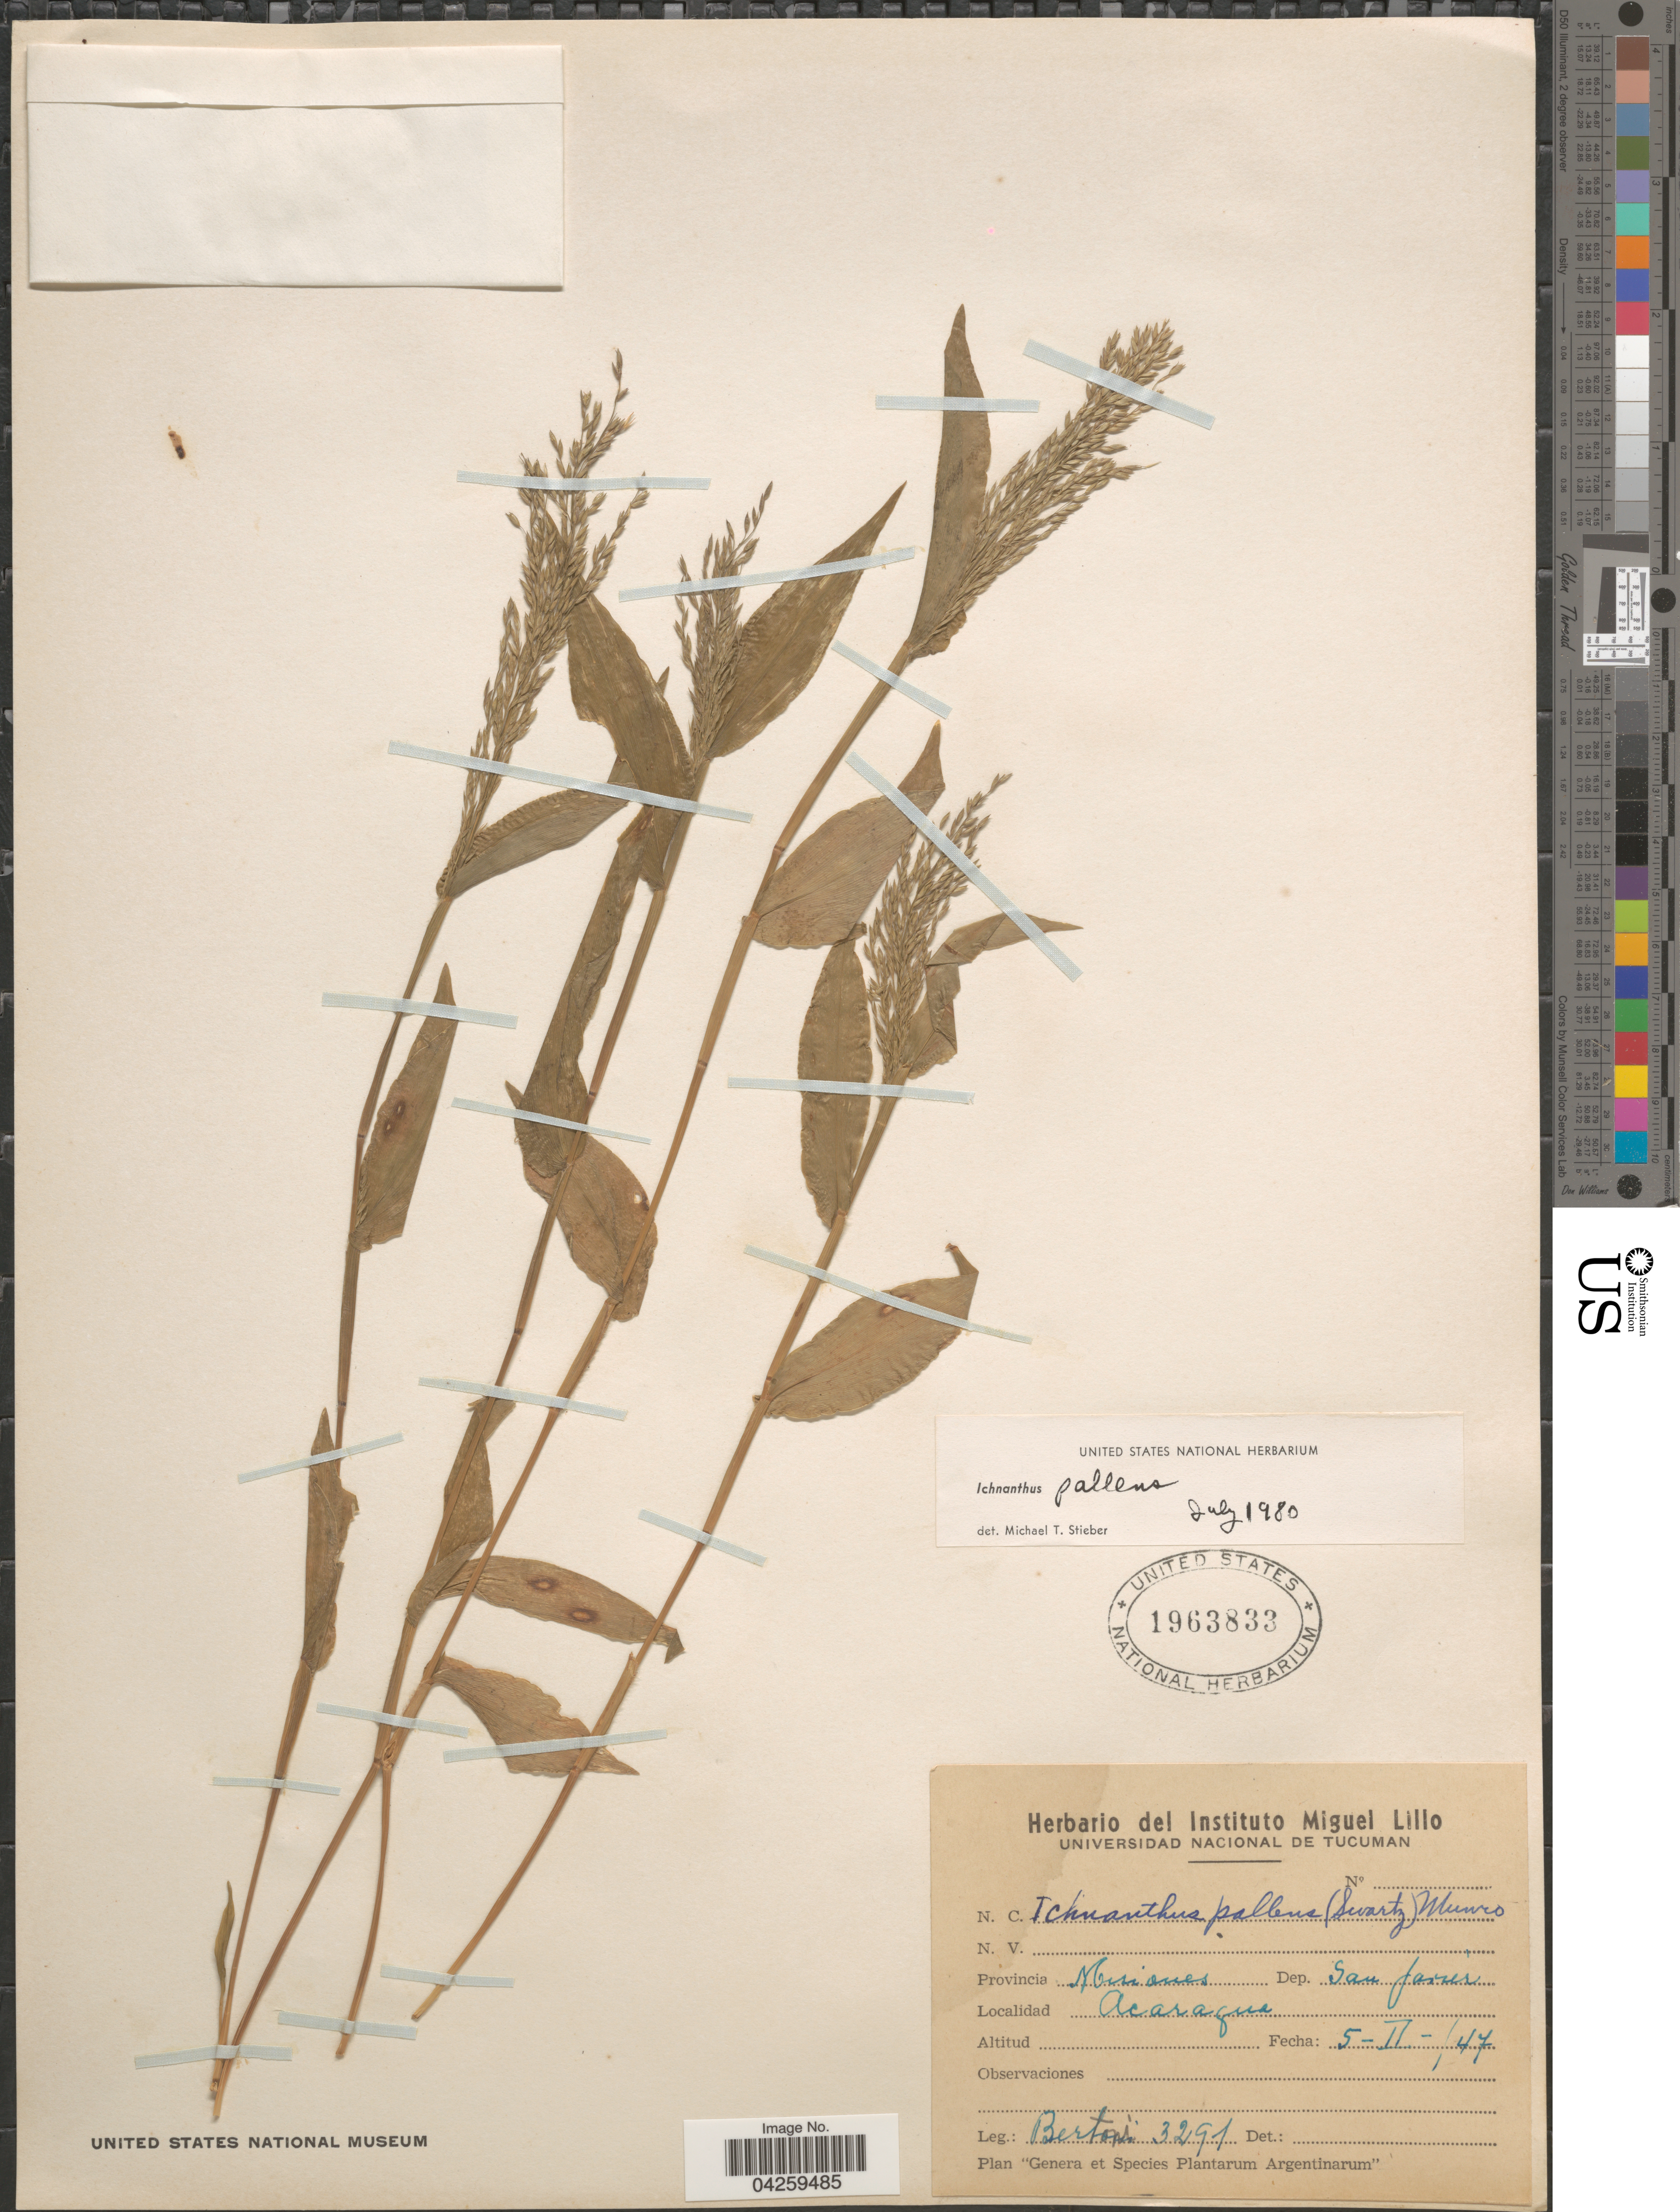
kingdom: Plantae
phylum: Tracheophyta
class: Liliopsida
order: Poales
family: Poaceae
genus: Ichnanthus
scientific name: Ichnanthus pallens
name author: (Sw.) Munro ex Benth.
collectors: -- Bertoni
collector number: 3291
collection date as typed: Transcribed d/m/y: 5/2/47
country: Argentina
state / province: Misiones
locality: Dep. San Javier. Acaraque.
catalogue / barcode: US 1963833